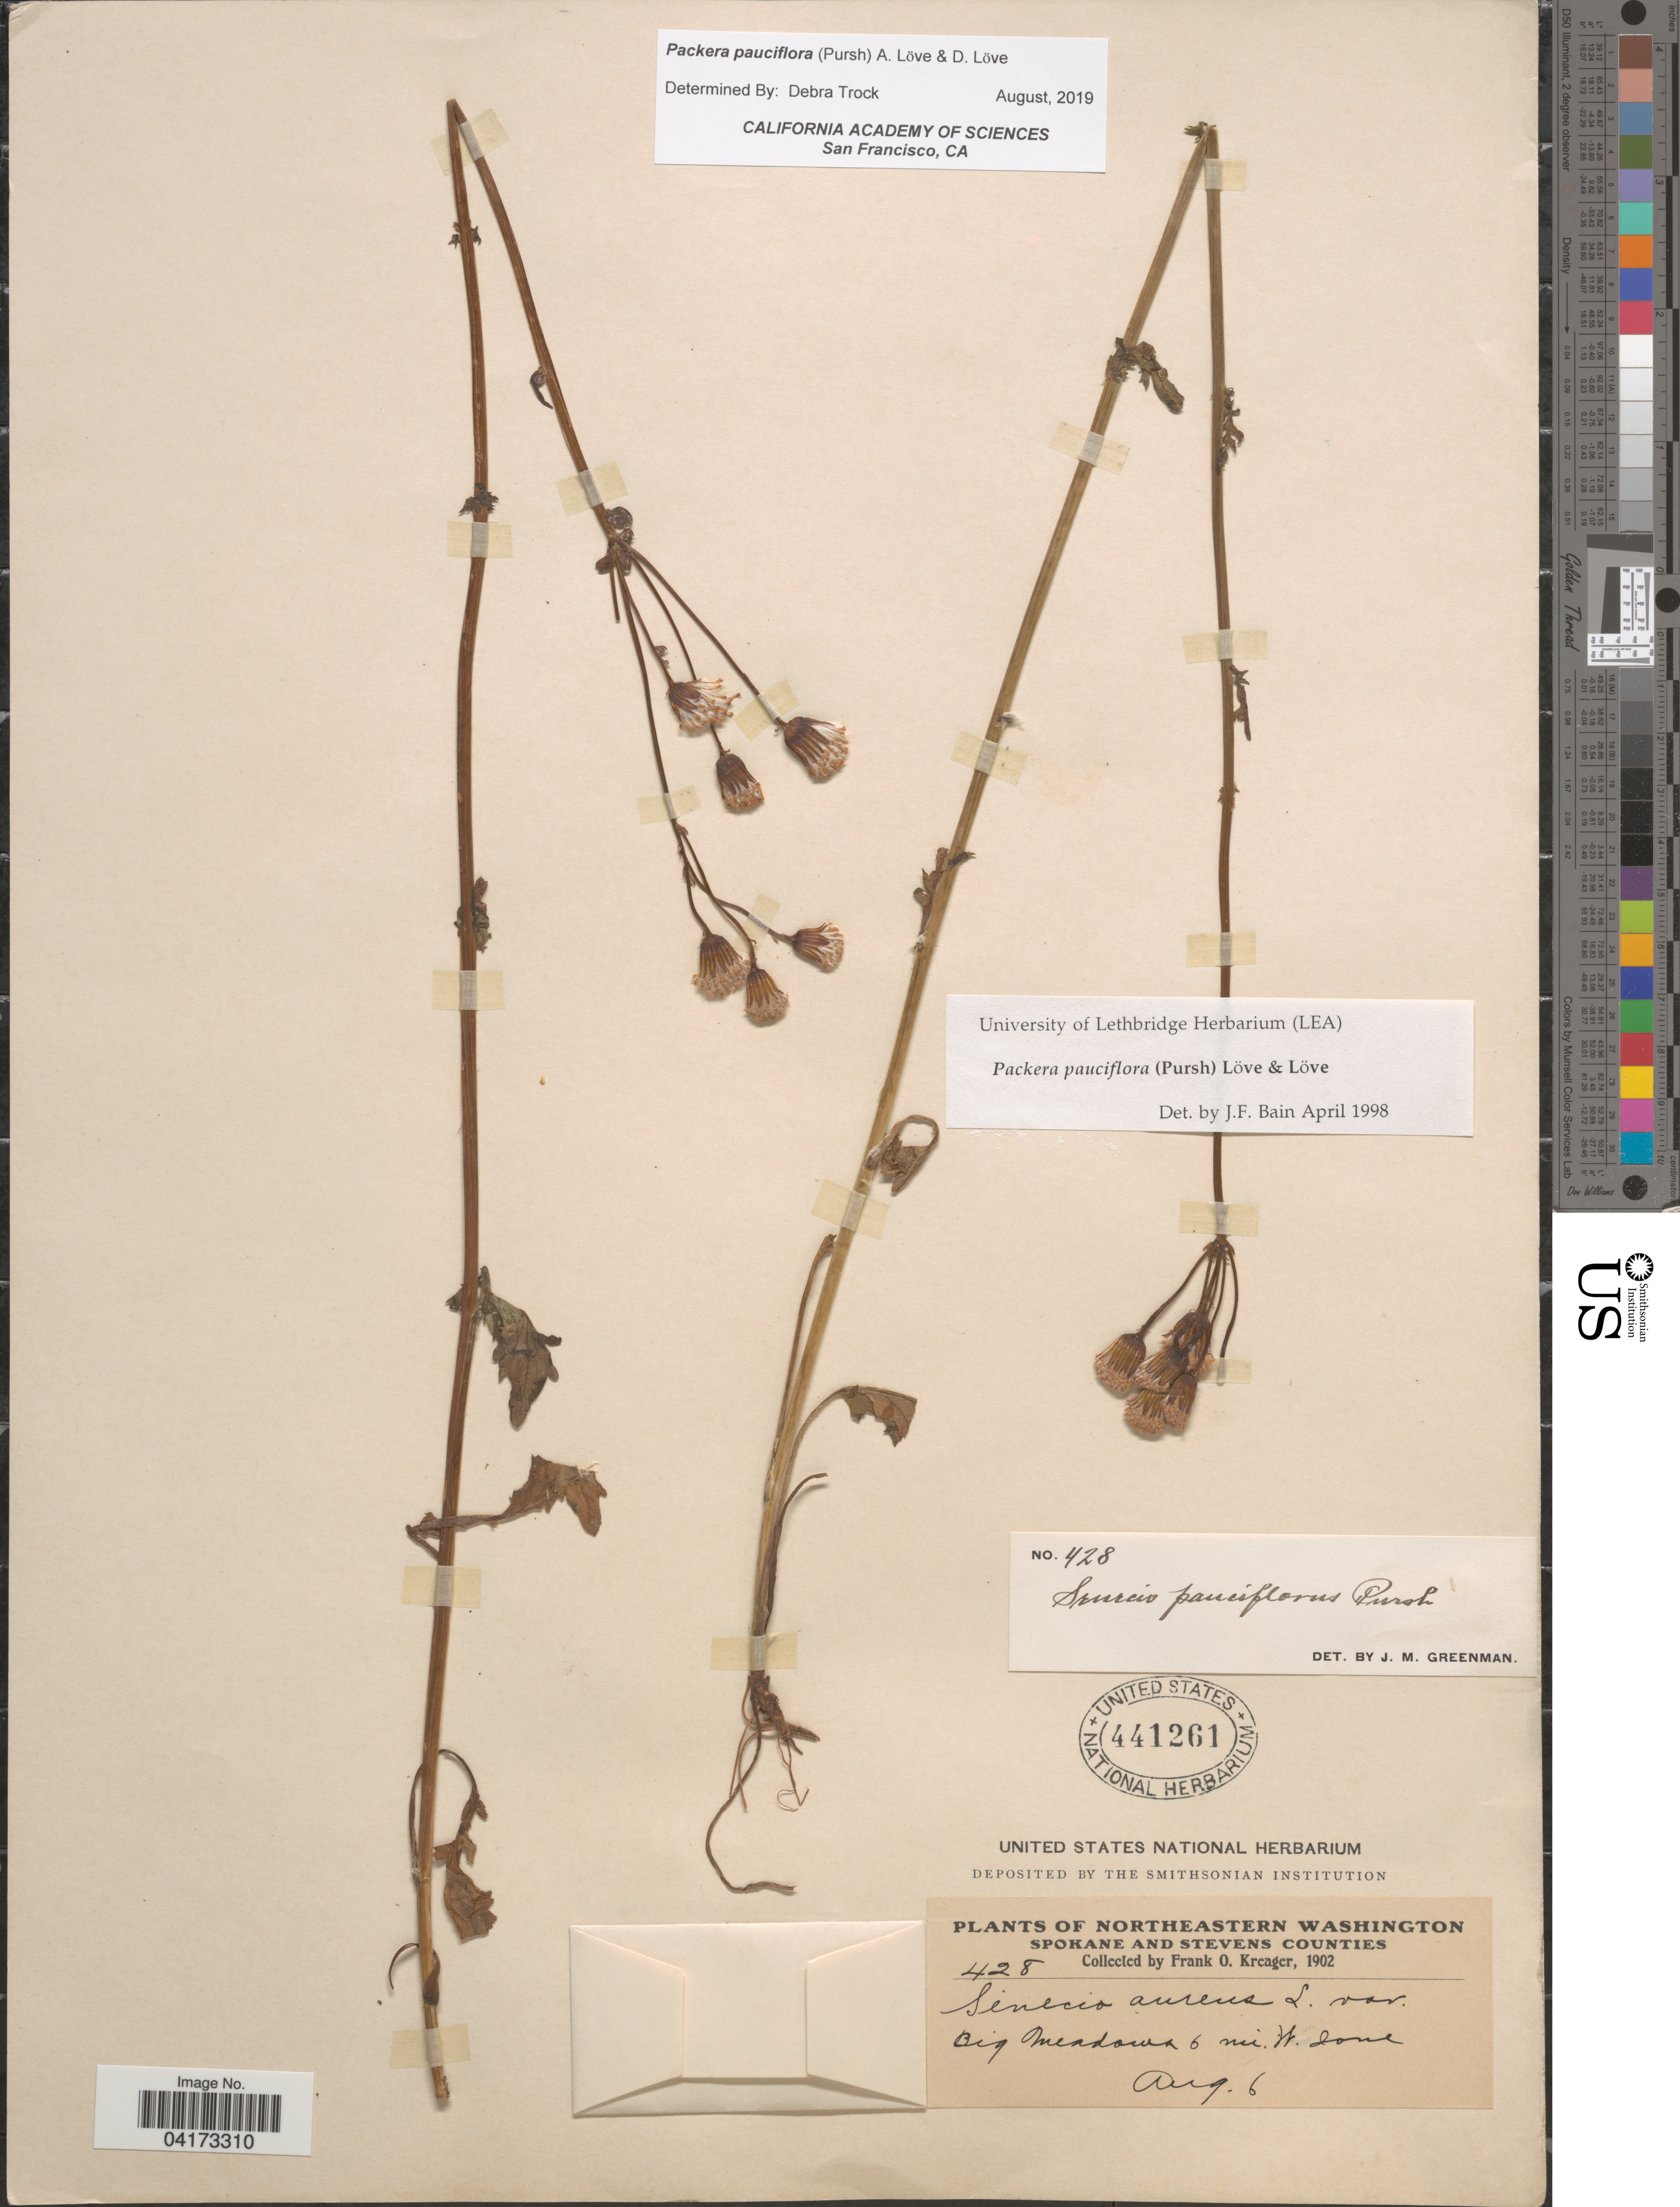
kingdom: Plantae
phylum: Tracheophyta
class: Magnoliopsida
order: Asterales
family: Asteraceae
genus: Packera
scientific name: Packera pauciflora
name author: (Pursh) W.A. Weber & Á. Löve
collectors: F. Kreager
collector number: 428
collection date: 1902-08-06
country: United States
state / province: Washington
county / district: Spokane / Stevens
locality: Northeastern Washington. Spokane and Stevens Counties. Big Meadows 6 mi. W. zone.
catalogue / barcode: US 441261